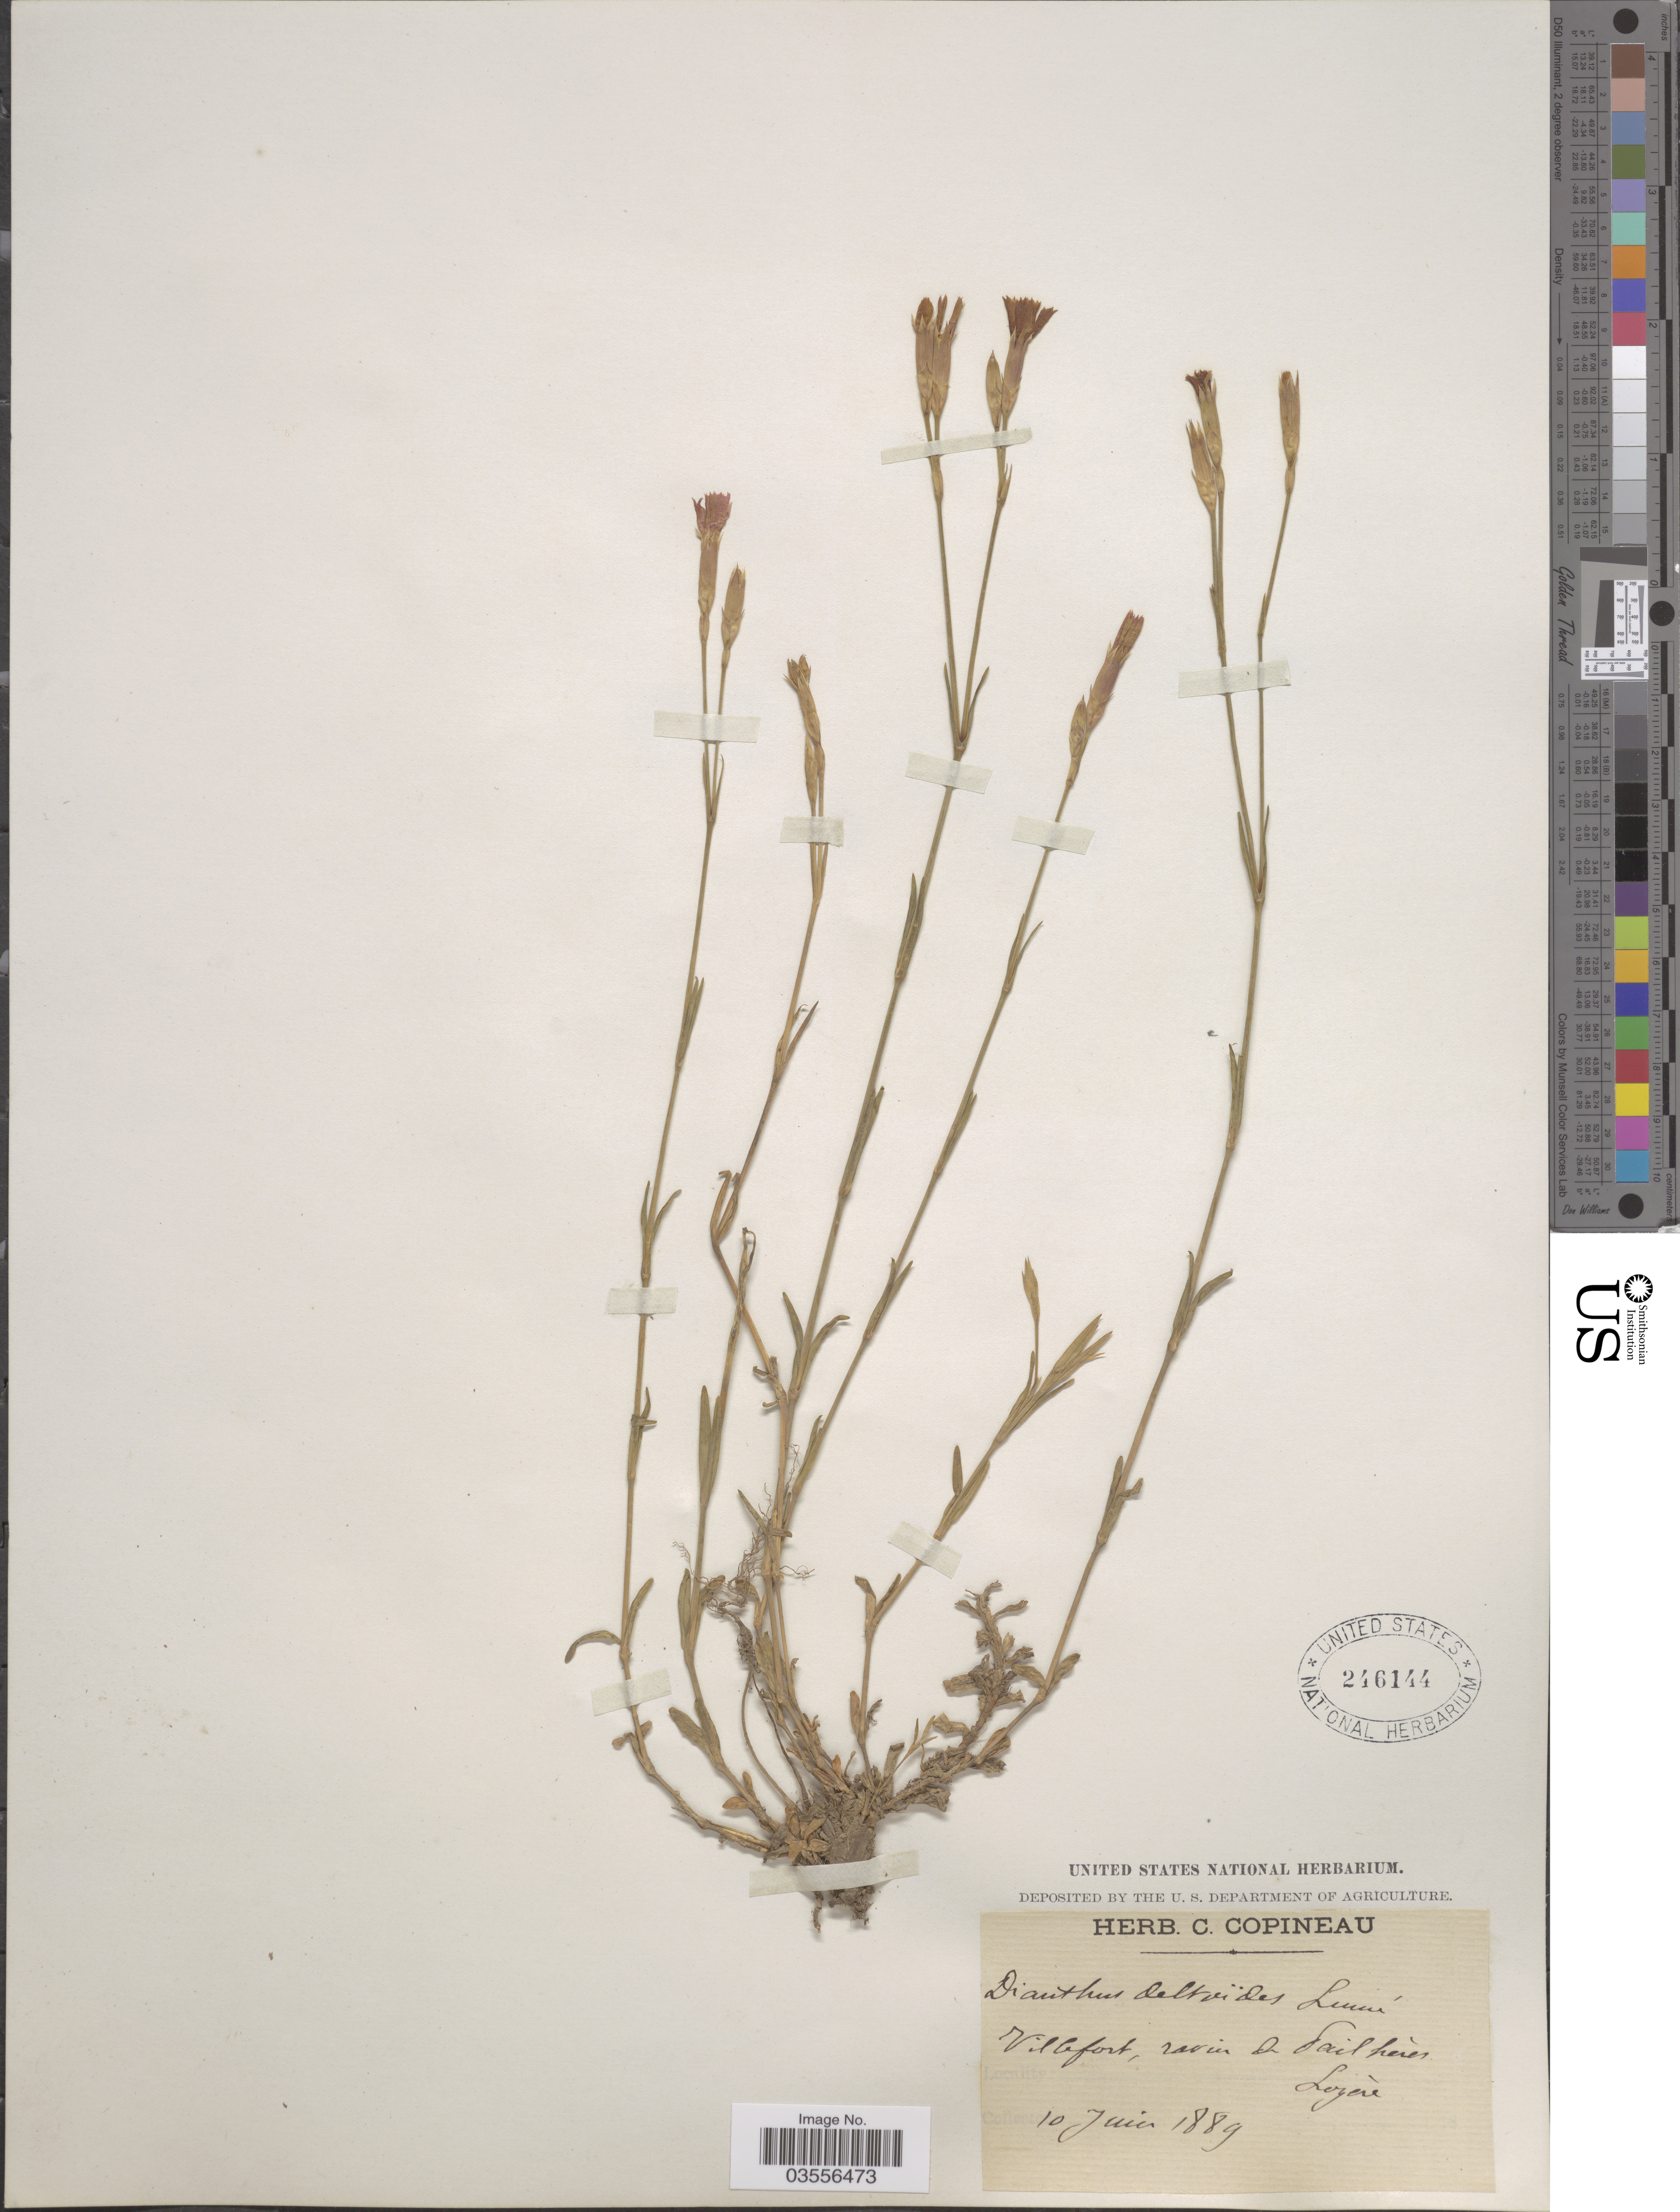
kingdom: Plantae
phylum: Tracheophyta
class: Magnoliopsida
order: Caryophyllales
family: Caryophyllaceae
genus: Dianthus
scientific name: Dianthus deltoides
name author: L.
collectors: ex herb. C. Copineau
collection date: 1889-06-10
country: France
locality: Villefort, ravin de Pailheres, Lozère.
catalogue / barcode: US 246144